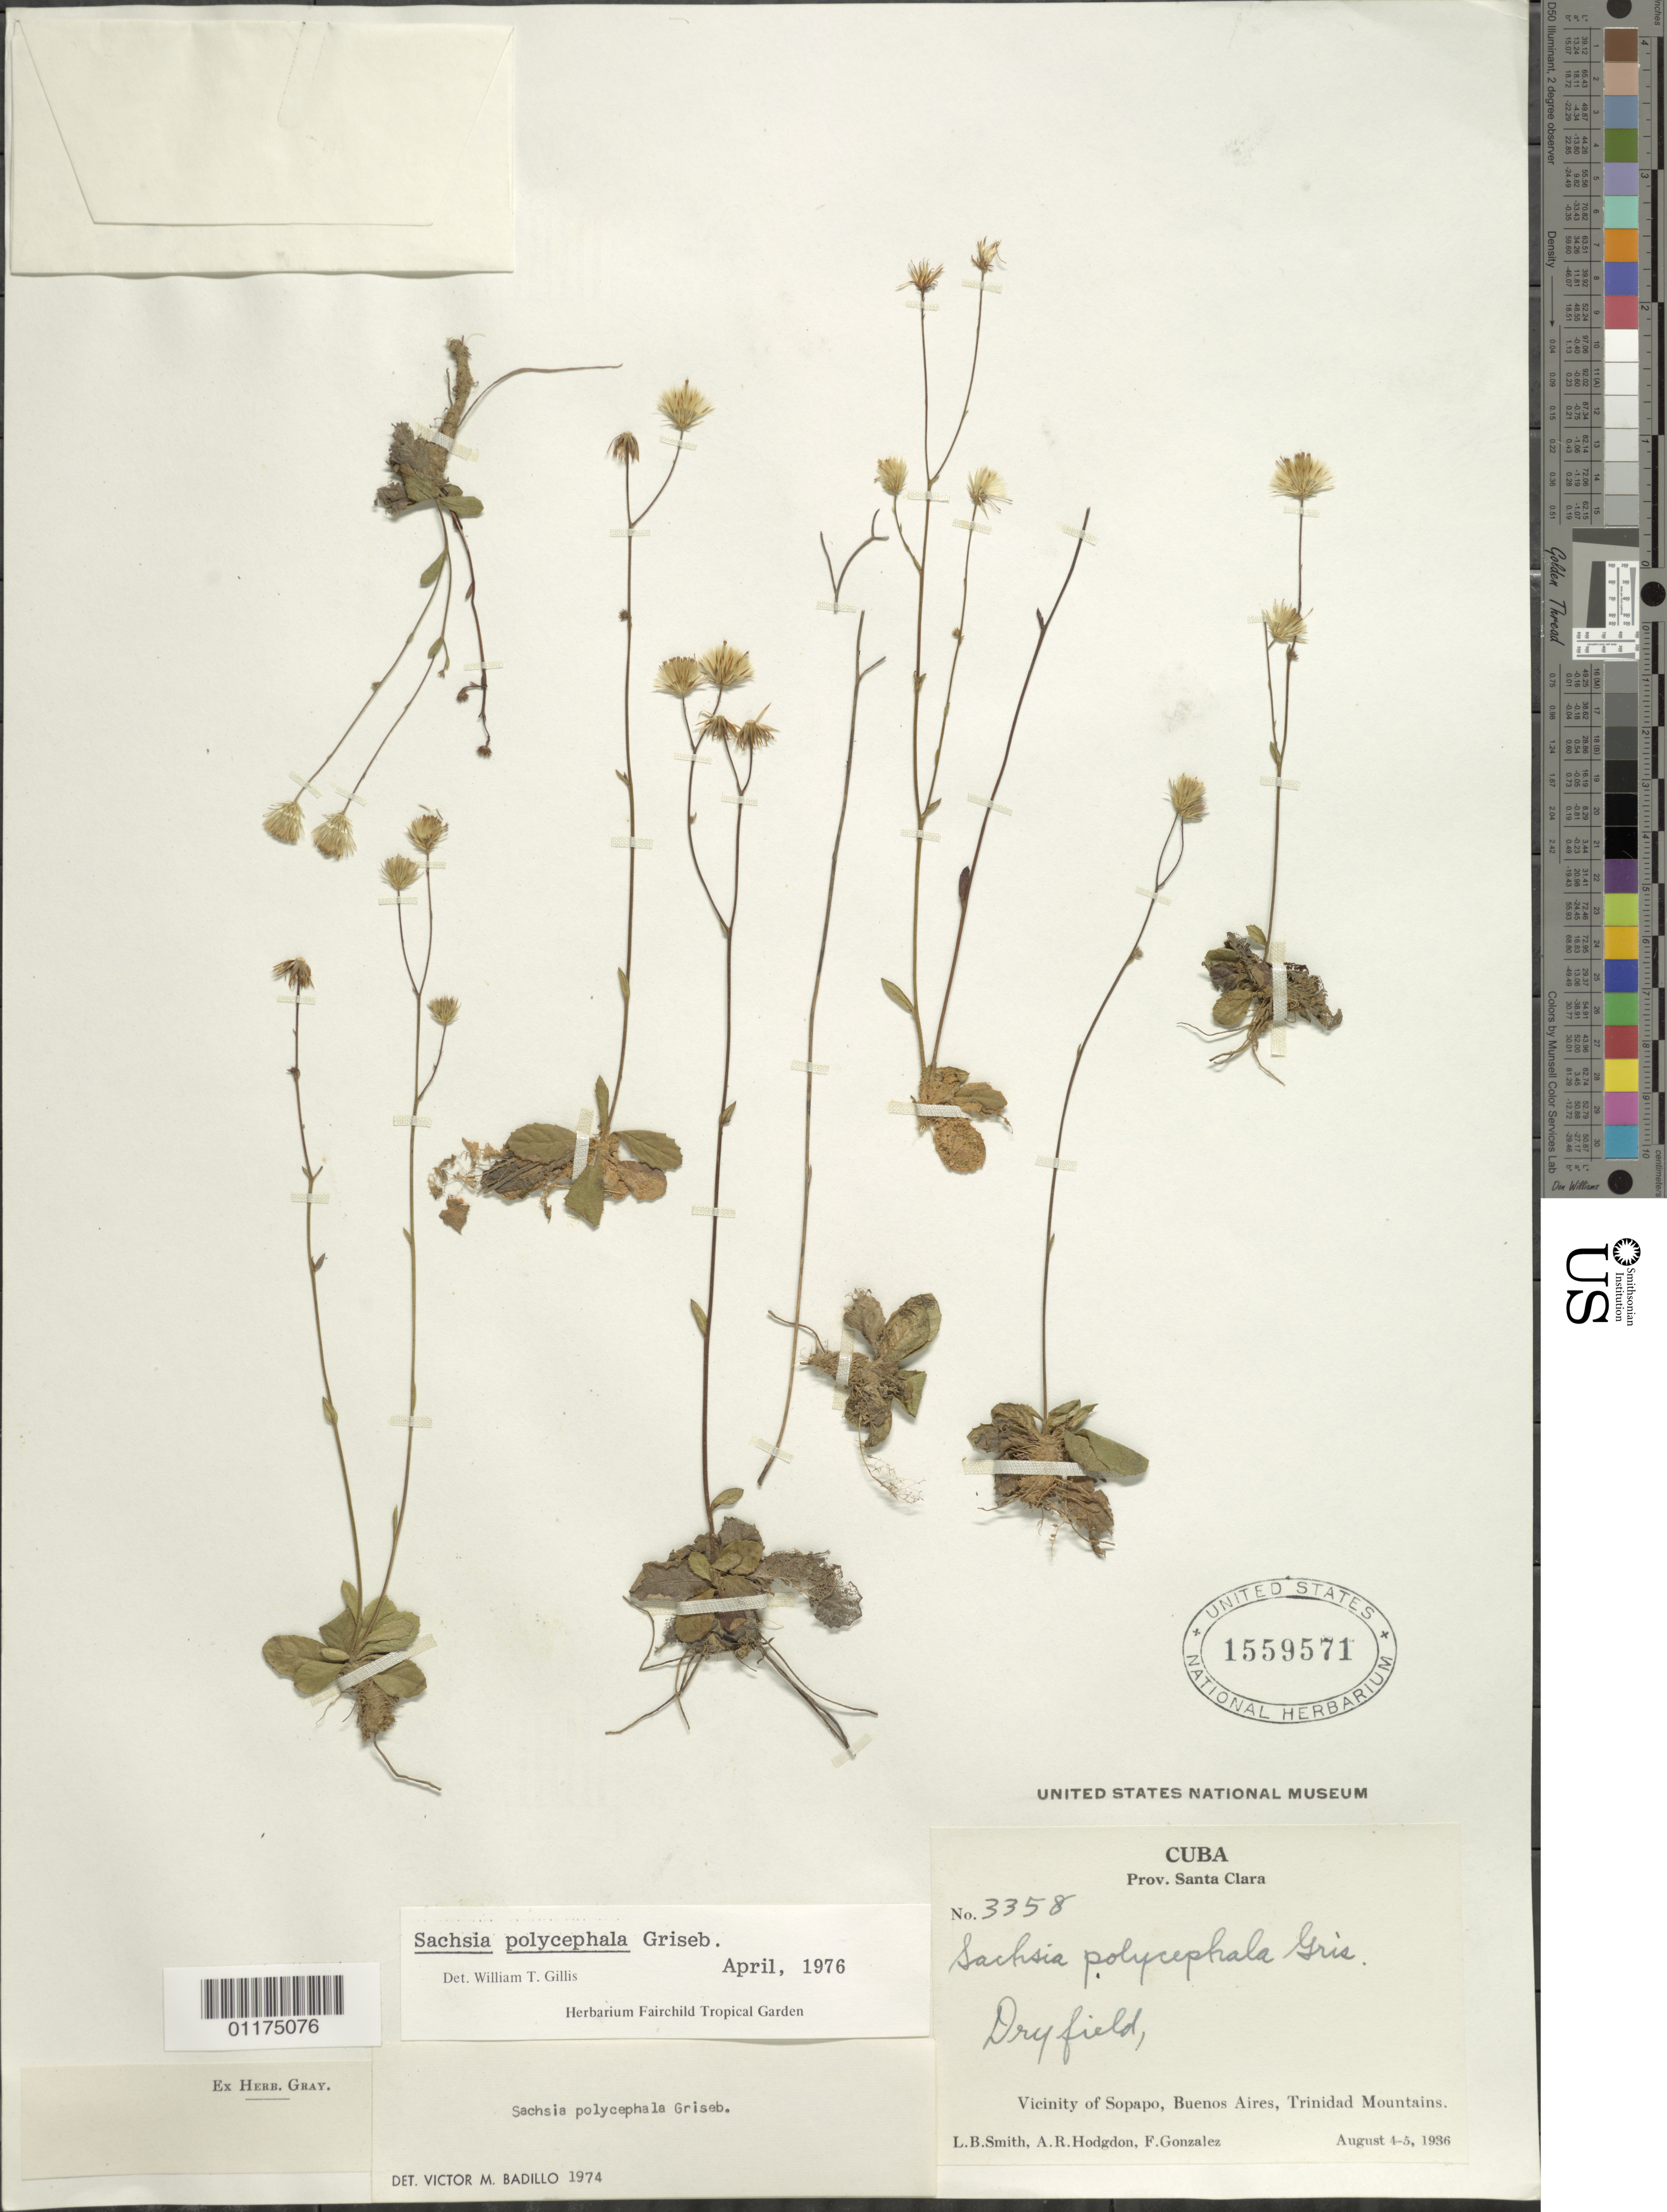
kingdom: Plantae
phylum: Tracheophyta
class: Magnoliopsida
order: Asterales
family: Asteraceae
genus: Sachsia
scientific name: Sachsia polycephala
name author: Griseb.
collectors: L. Smith, A. R. Hodgdon & F. González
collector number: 3358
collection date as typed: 04 Aug 1936 to 05 Aug 1936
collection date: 1936-08-04/1936-08-05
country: Cuba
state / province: Villa Clara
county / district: Santa Clara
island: Cuba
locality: Vicinity of Sapapo, Buenos Aires, Trinidad Mountains.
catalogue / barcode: US 1559571